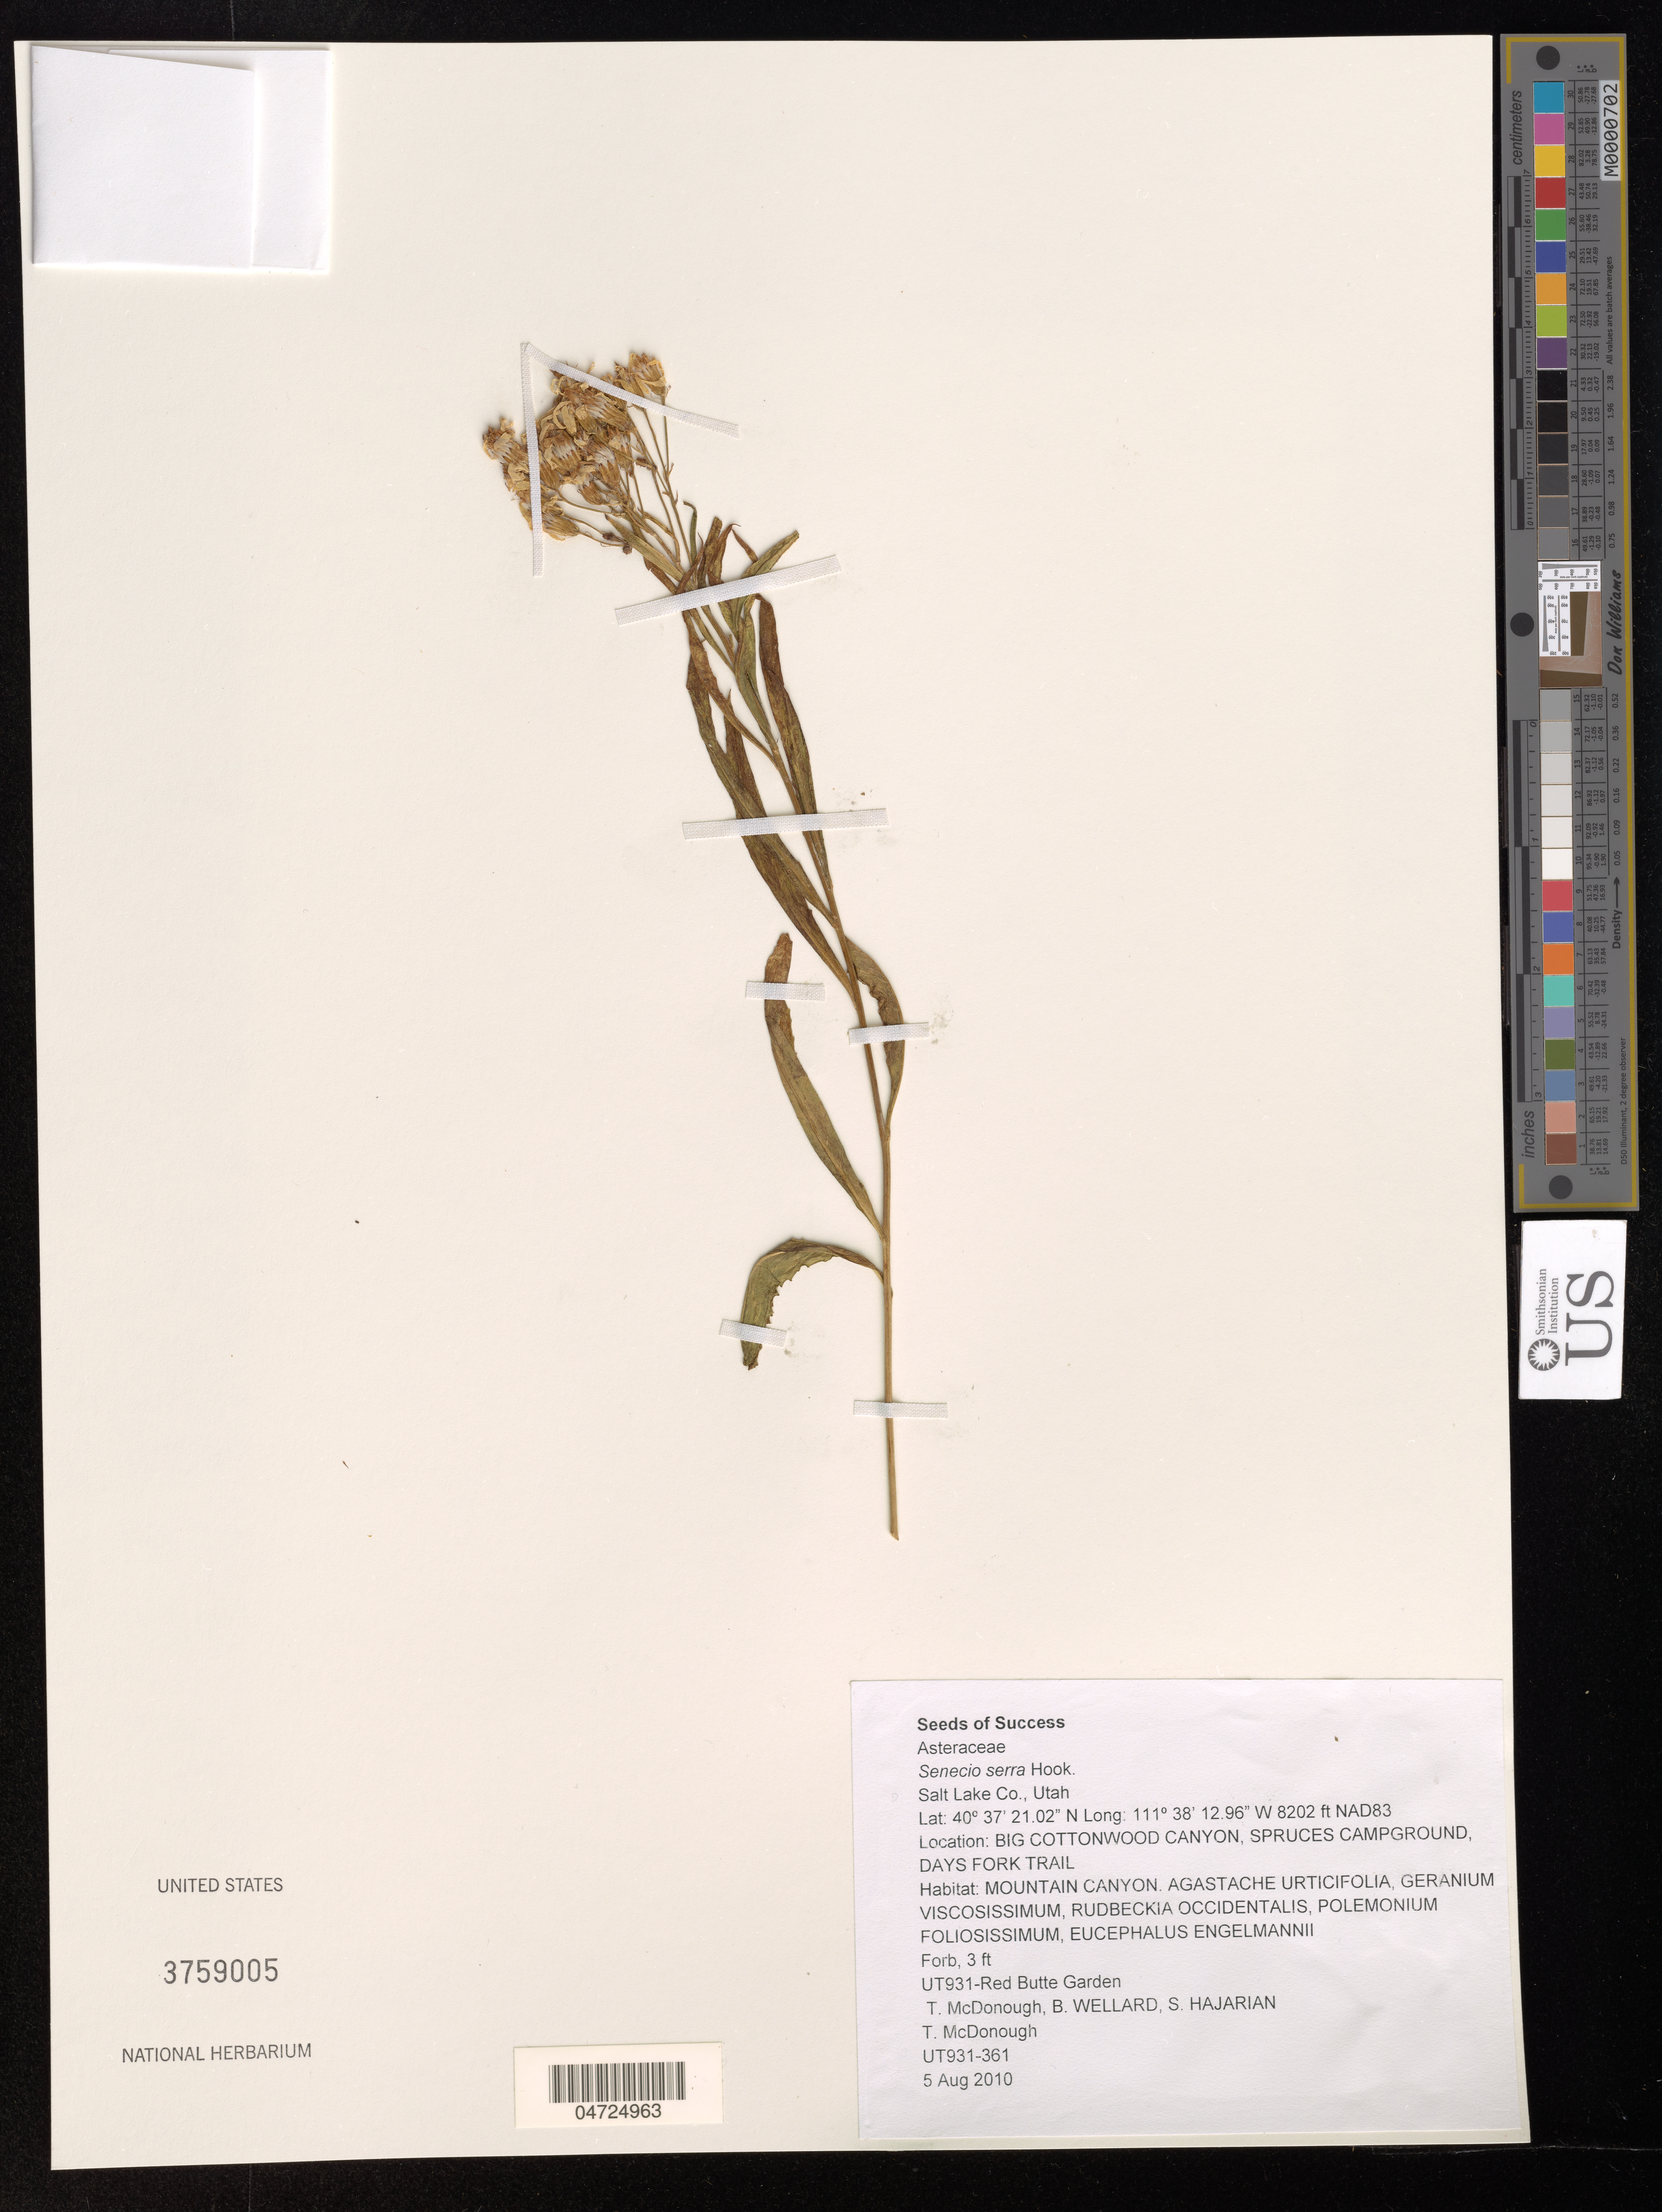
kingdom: Plantae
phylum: Tracheophyta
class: Magnoliopsida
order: Asterales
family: Asteraceae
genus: Senecio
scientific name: Senecio serra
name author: Hook.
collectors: T. McDonough, B. Wellard & S. Hajarian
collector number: UT931-361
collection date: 2010-08-05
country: United States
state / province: Utah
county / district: Salt Lake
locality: Salt Lake Co. NAD83. Bit Cottonwood Canyon, Spruces Campground, Days Fork Trail. Mountain Canyon. UT931-Red Butte Garden.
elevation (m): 2500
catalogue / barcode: US 3759005